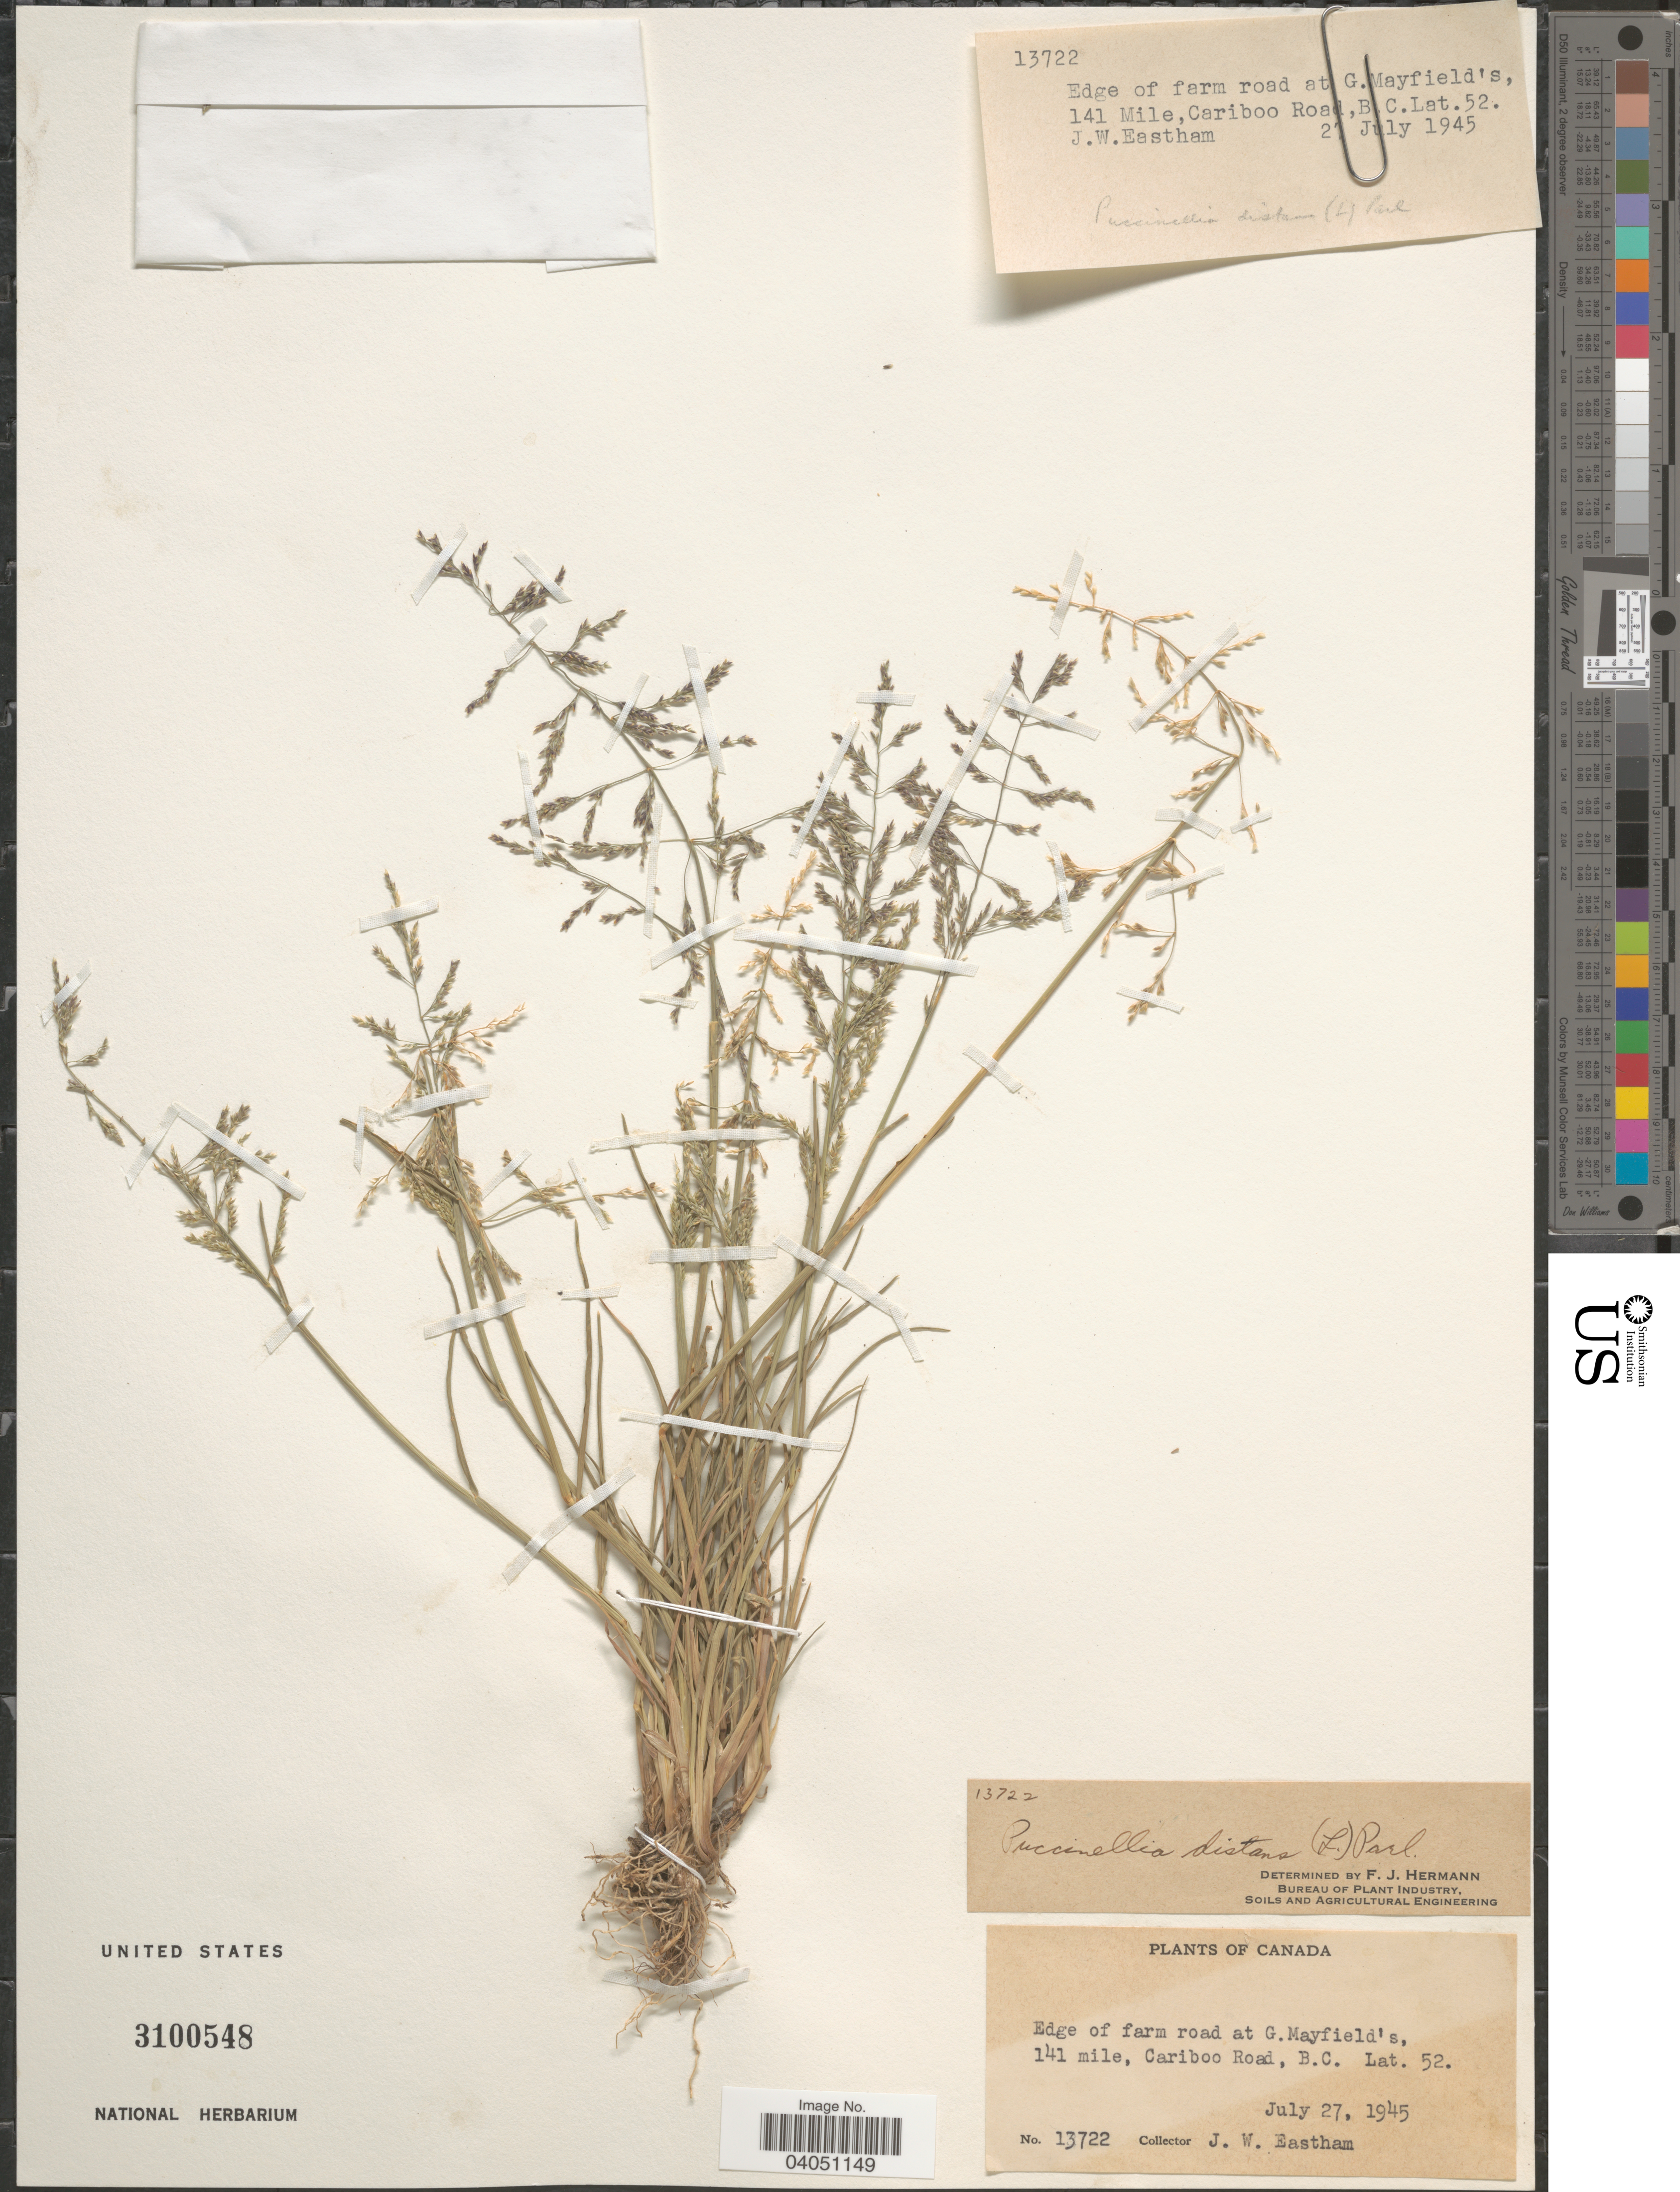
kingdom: Plantae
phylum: Tracheophyta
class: Liliopsida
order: Poales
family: Poaceae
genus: Puccinellia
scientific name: Puccinellia distans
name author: (Jacq.) Parl.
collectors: J. Eastham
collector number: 13722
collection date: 1945-07-27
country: Canada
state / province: British Columbia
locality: Edge of farm road at G.Mayfield's, 141 mile, Cariboo Road.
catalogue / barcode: US 3100548